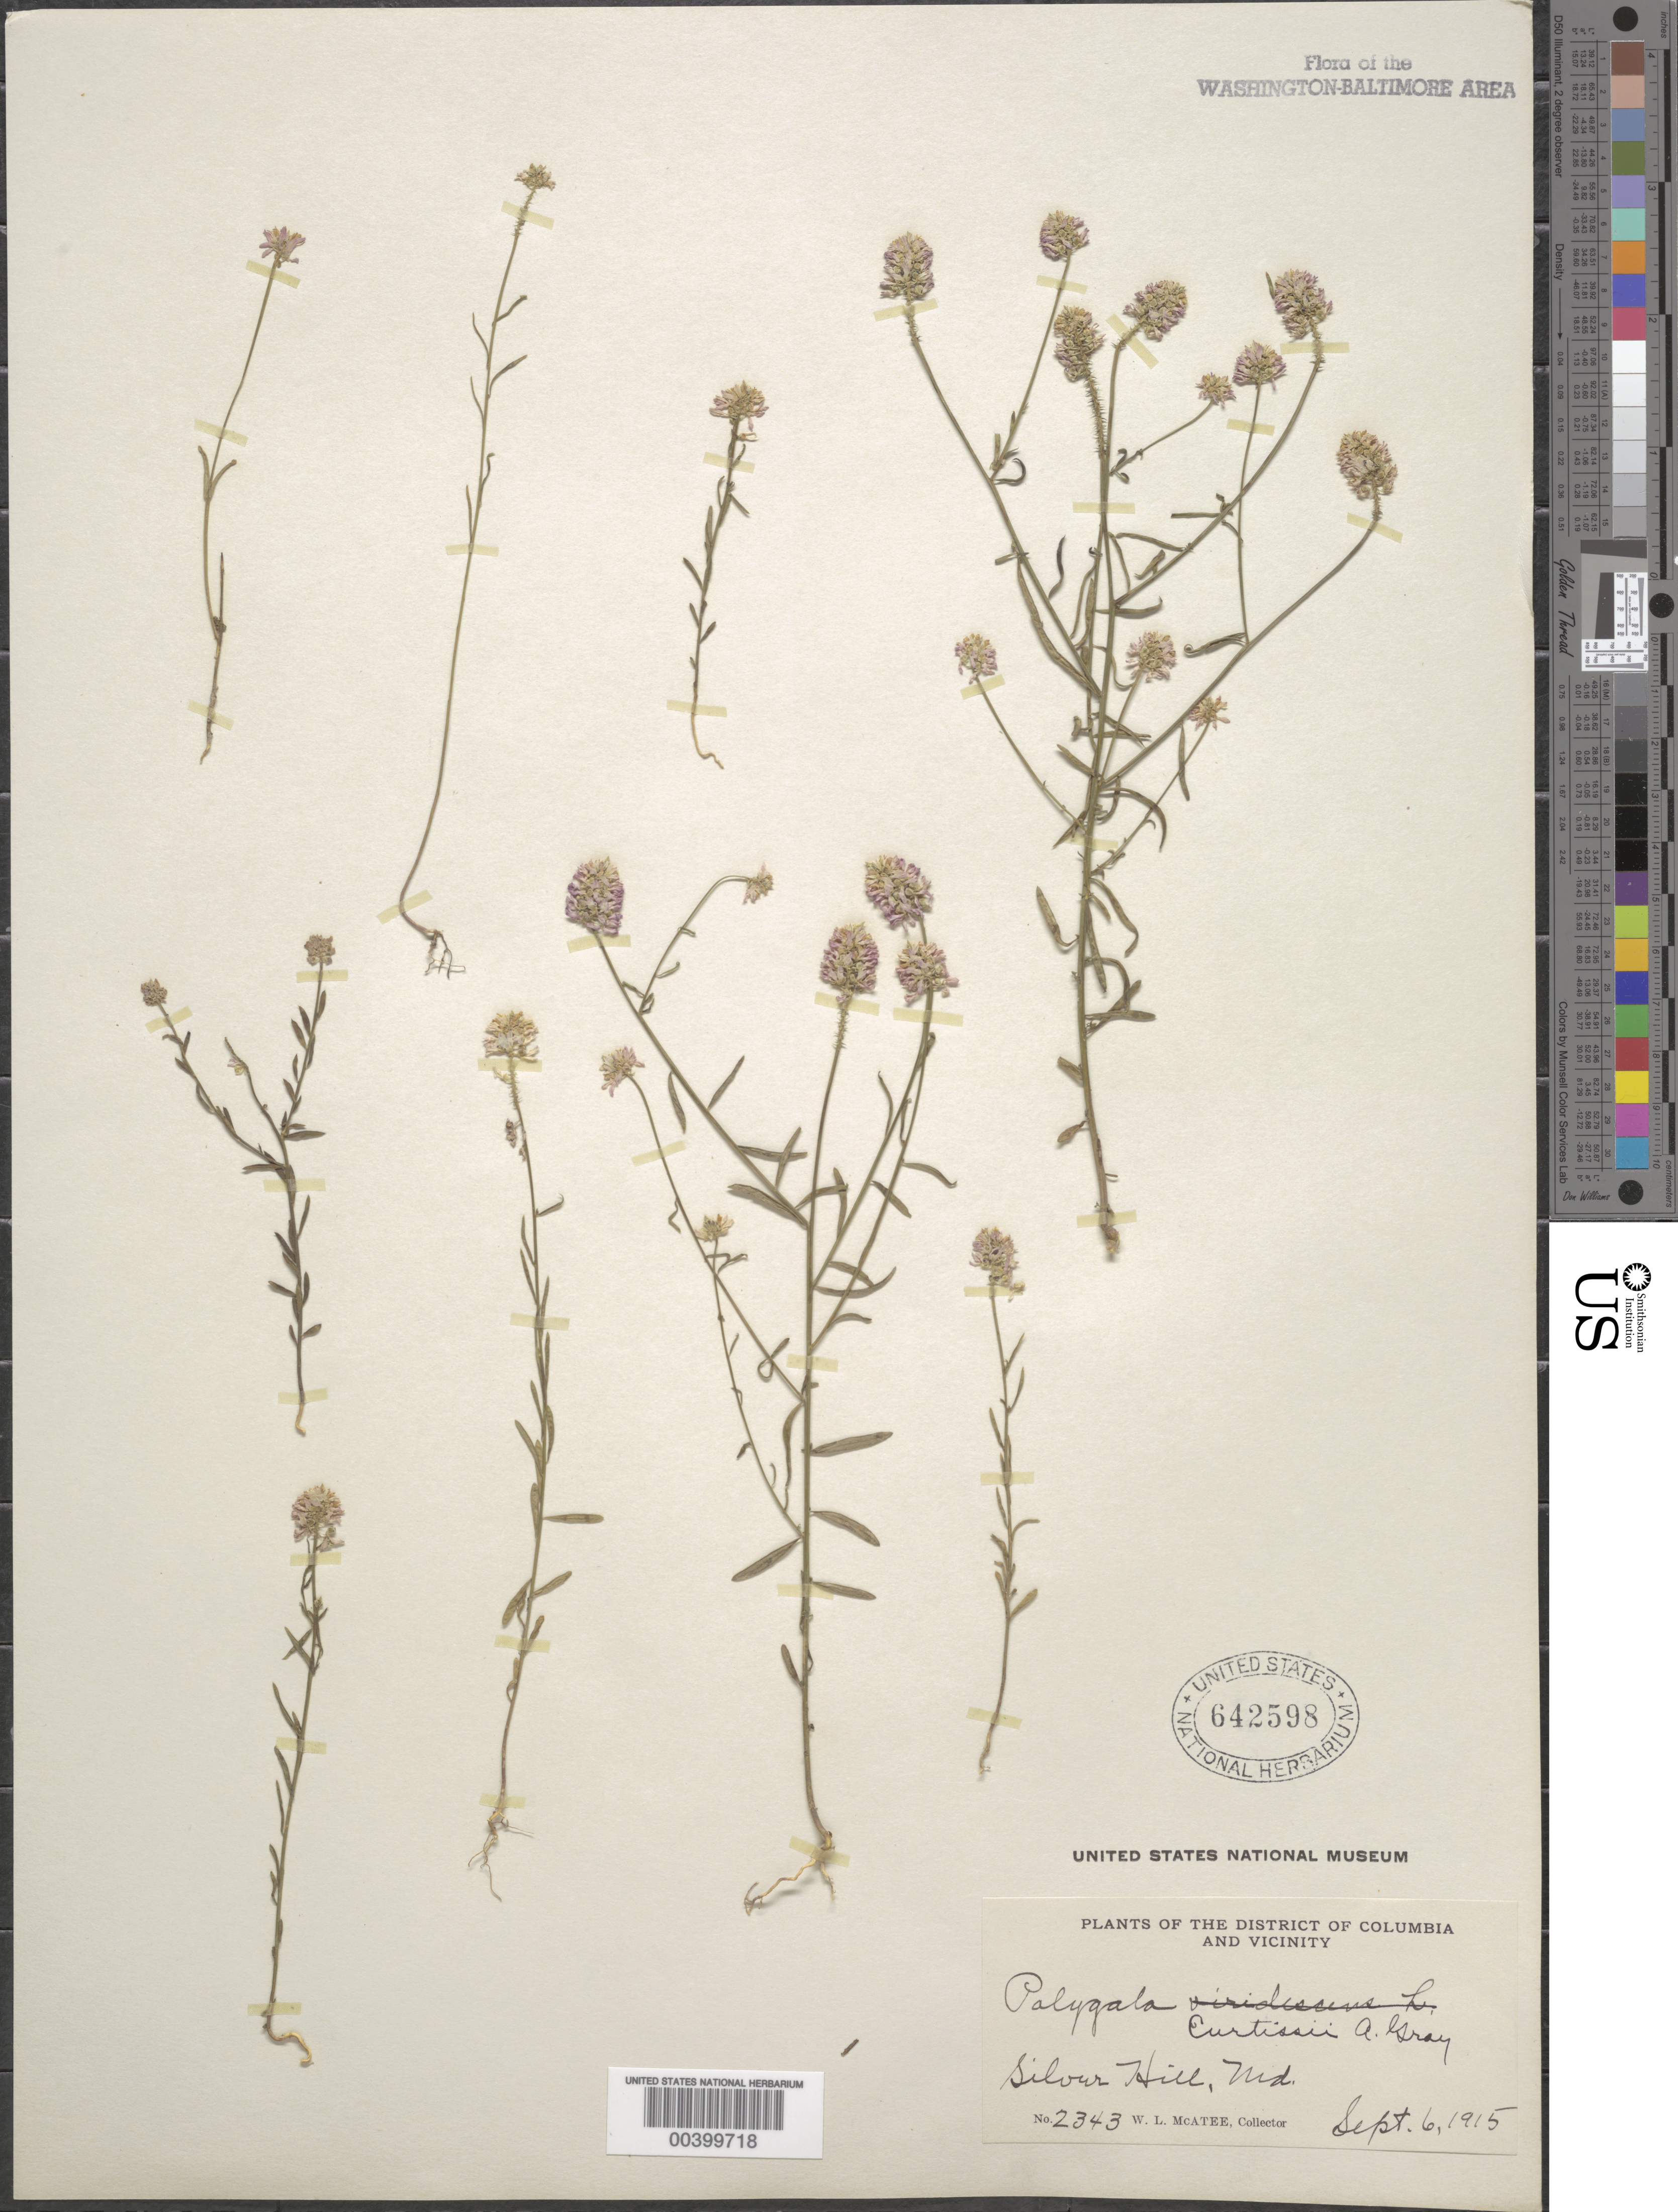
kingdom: Plantae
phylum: Tracheophyta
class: Magnoliopsida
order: Fabales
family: Polygalaceae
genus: Polygala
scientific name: Polygala curtissii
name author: A. Gray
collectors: W. McAtee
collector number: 2343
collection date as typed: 06 Sep 1915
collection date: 1915-09-06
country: United States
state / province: Maryland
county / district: Prince George's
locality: Silver Hill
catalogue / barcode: US 642598